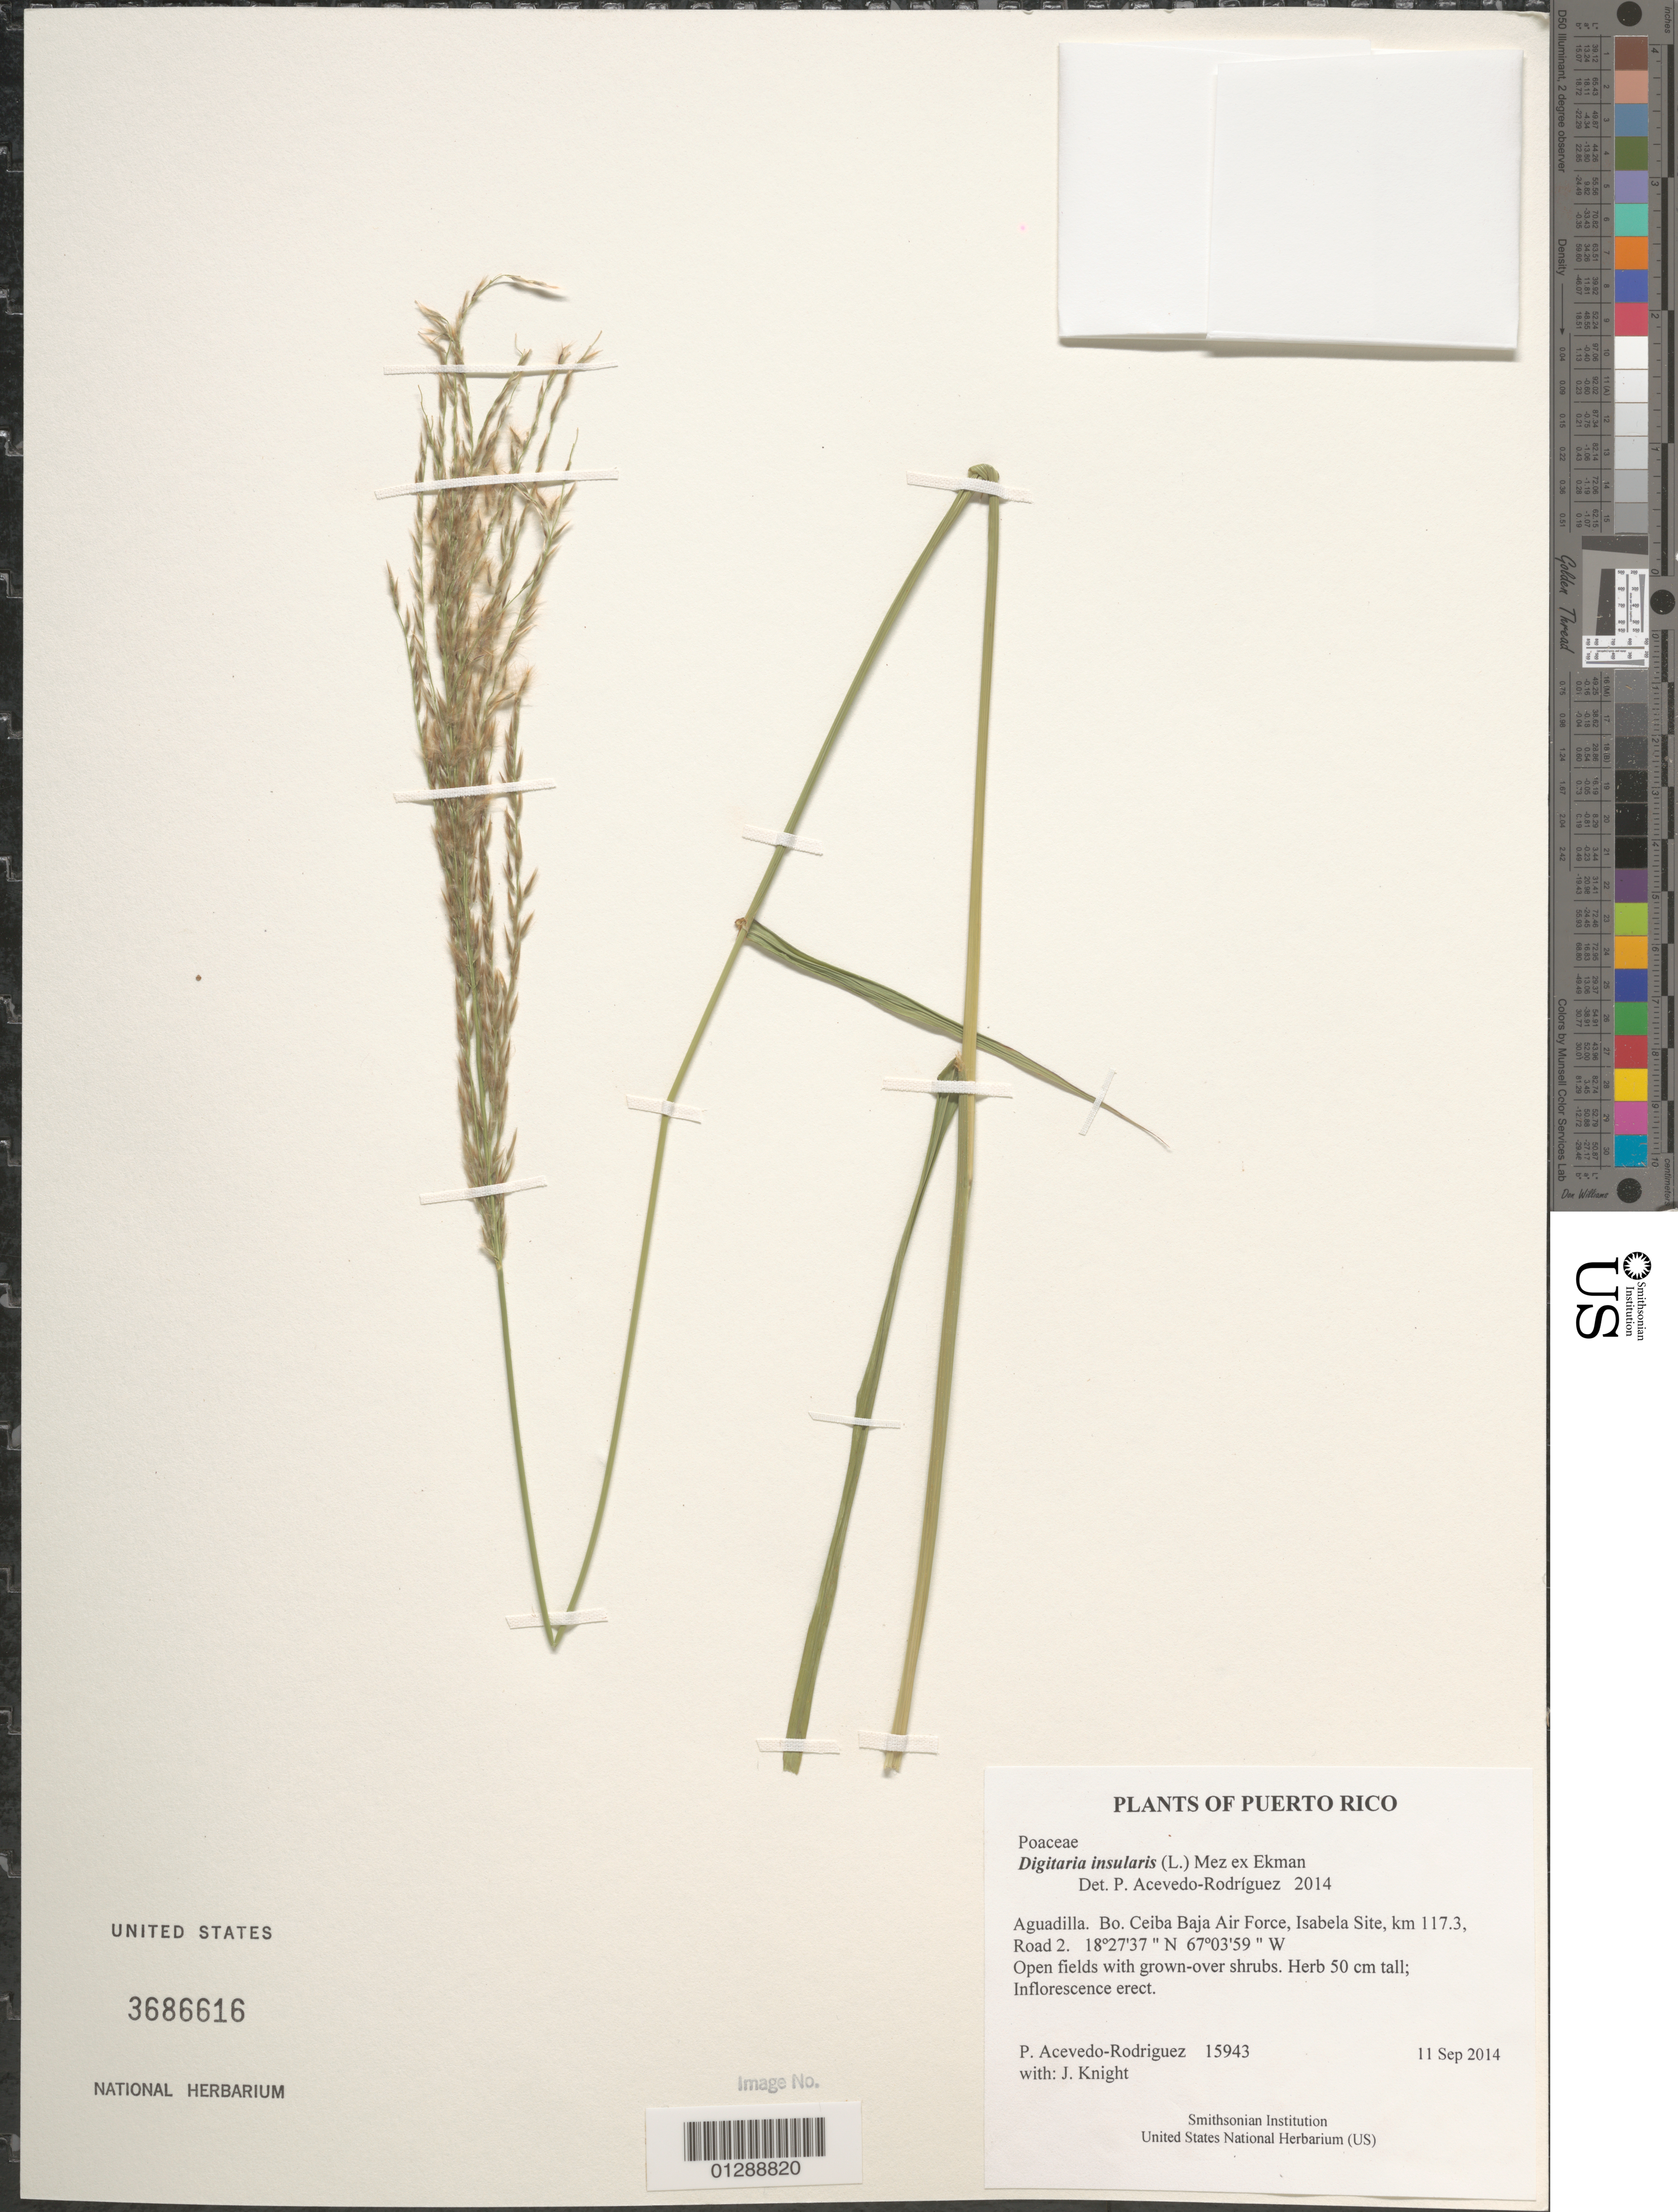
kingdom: Plantae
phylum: Tracheophyta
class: Liliopsida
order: Poales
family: Poaceae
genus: Digitaria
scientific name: Digitaria insularis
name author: (L.) Mez ex Ekman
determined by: Acevedo-Rodríguez, P., (BOT), Smithsonian Institution - National Museum of Natural History (UNITED STATES)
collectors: P. Acevedo-Rodr. & J. Knight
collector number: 15943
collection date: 2014-09-11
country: Puerto Rico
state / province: Aguadilla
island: Puerto Rico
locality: Bo. Ceiba Baja Air Force, Isabela Site, km 117.3, Road 2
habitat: Open fields with grown-over shrubs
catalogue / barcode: US 3686616